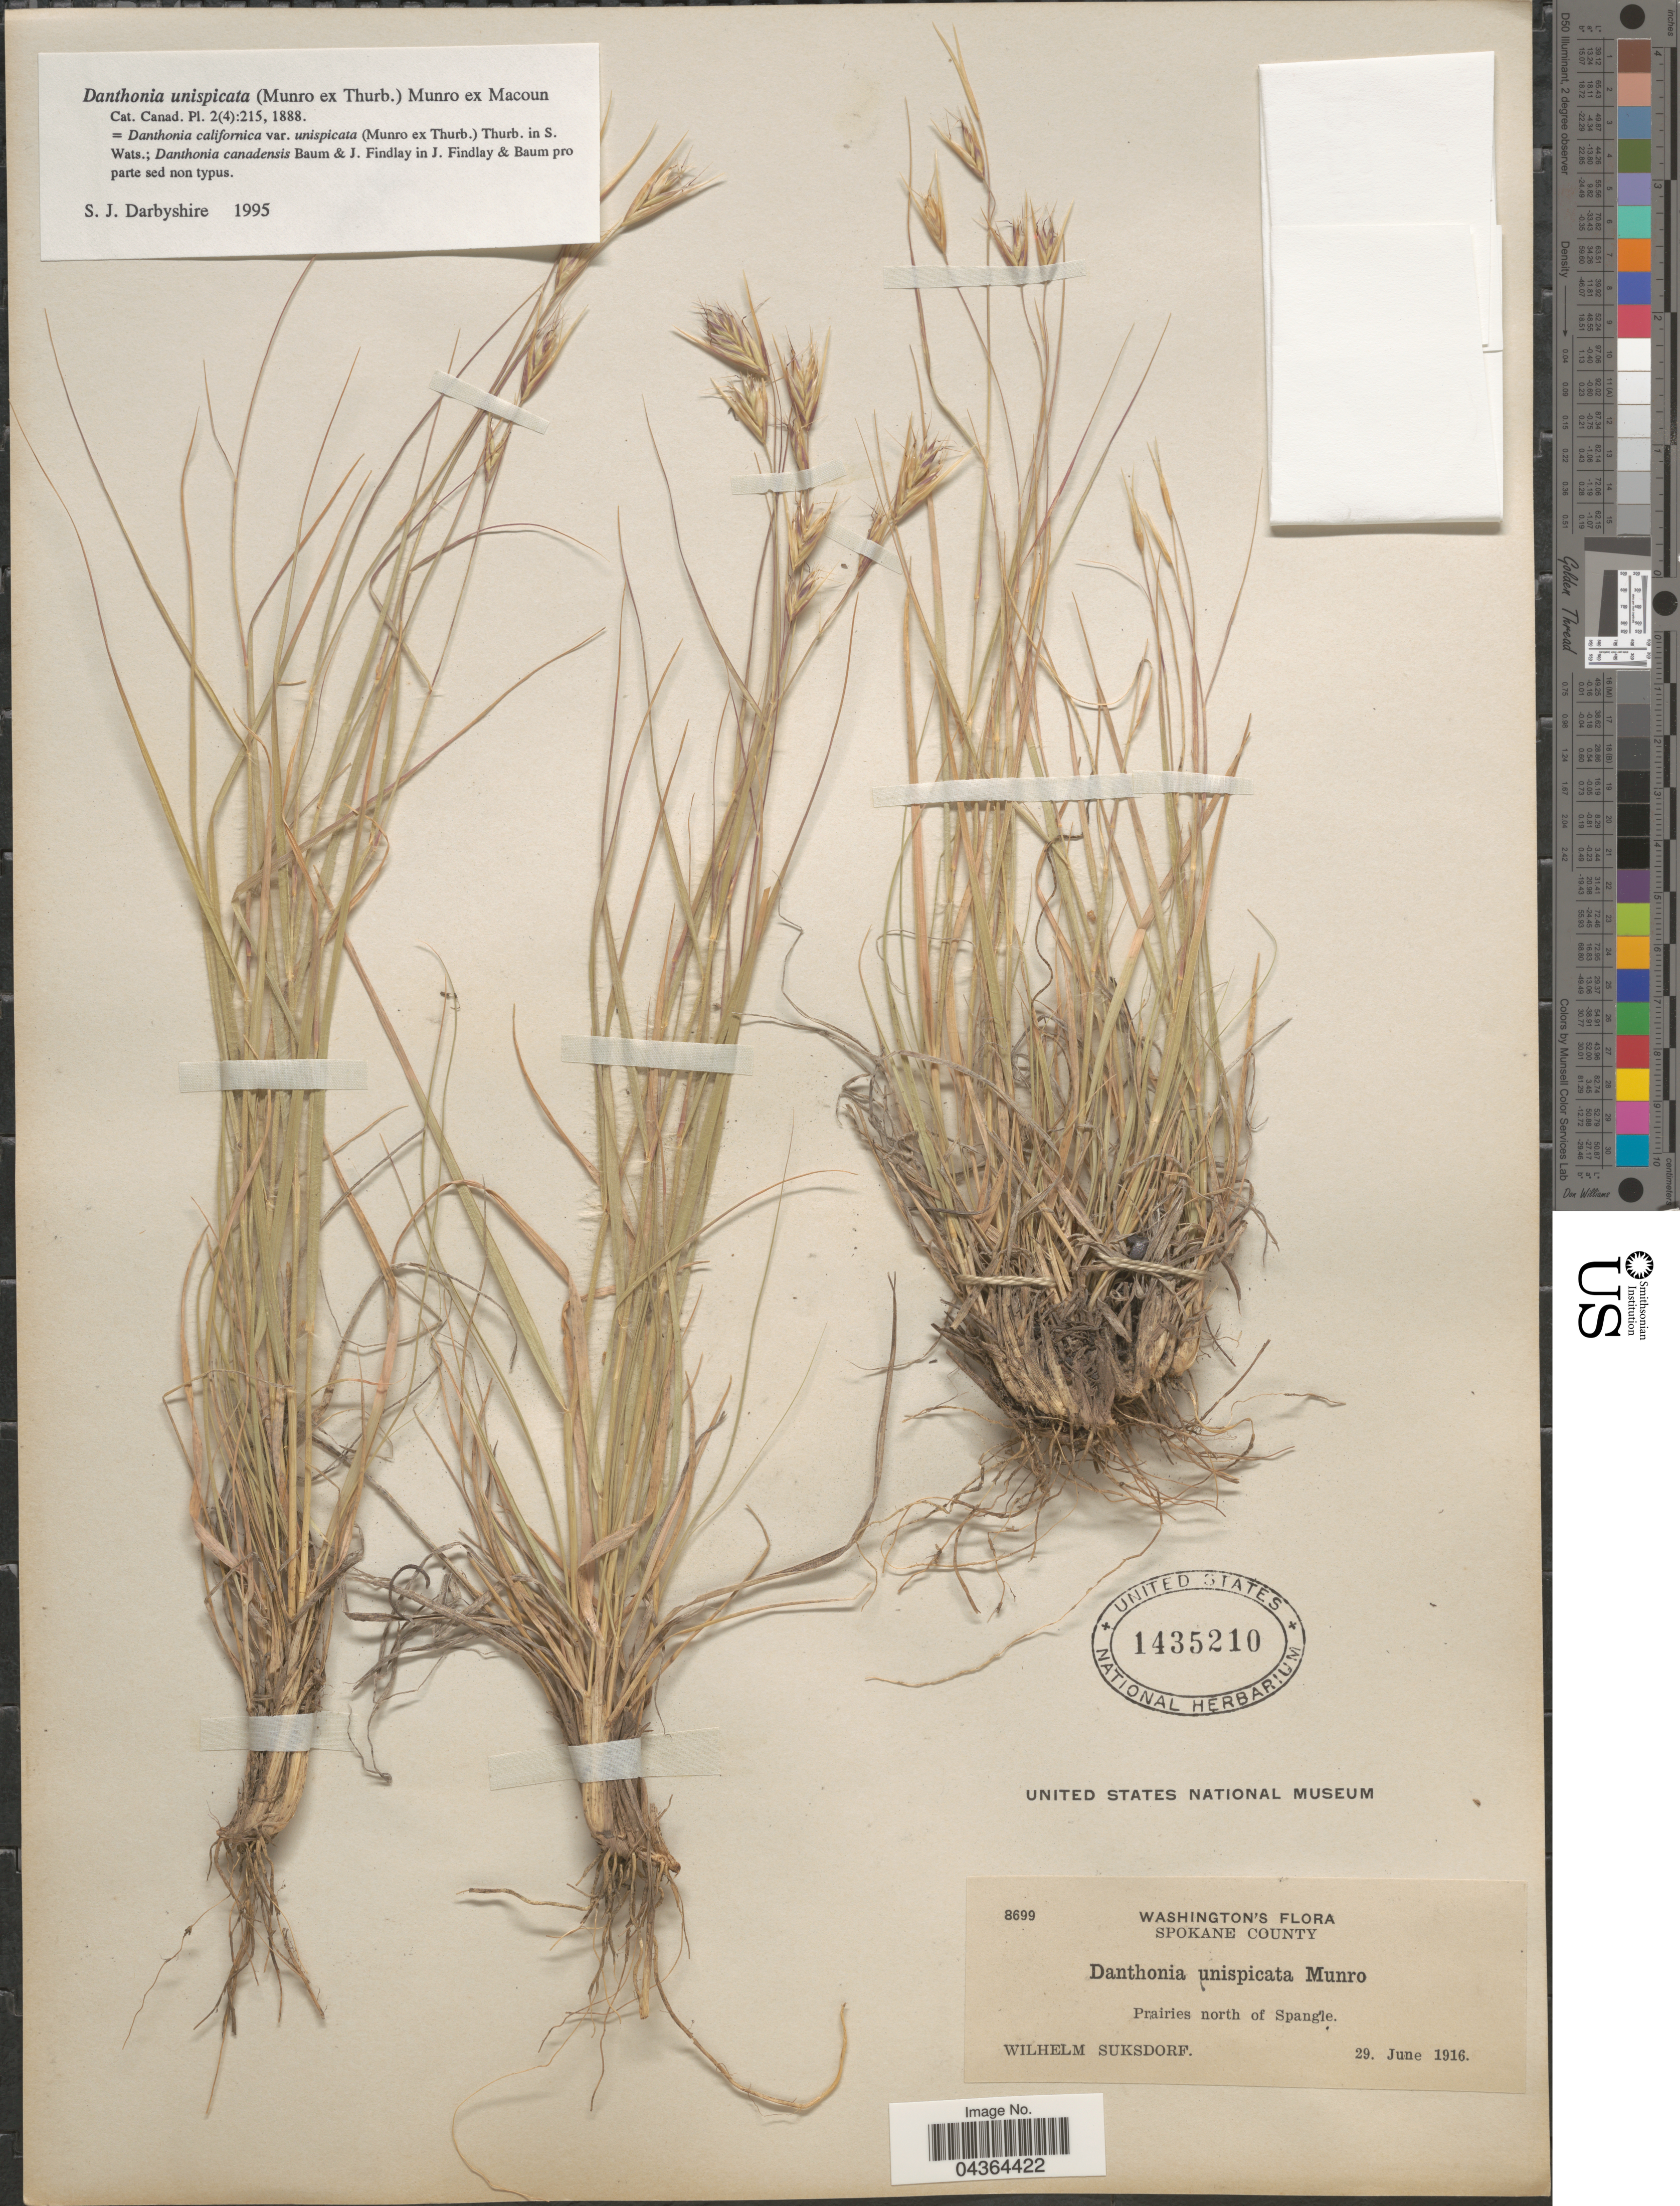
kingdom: Plantae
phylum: Tracheophyta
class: Liliopsida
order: Poales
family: Poaceae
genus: Danthonia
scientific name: Danthonia unispicata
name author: (Thurb.) Munro ex Macoun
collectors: W. N. Suksdorf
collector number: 8699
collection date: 1916-06-29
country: United States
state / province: Washington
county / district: Spokane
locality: Spokane County. Prairies north of Spangle.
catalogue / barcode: US 1435210